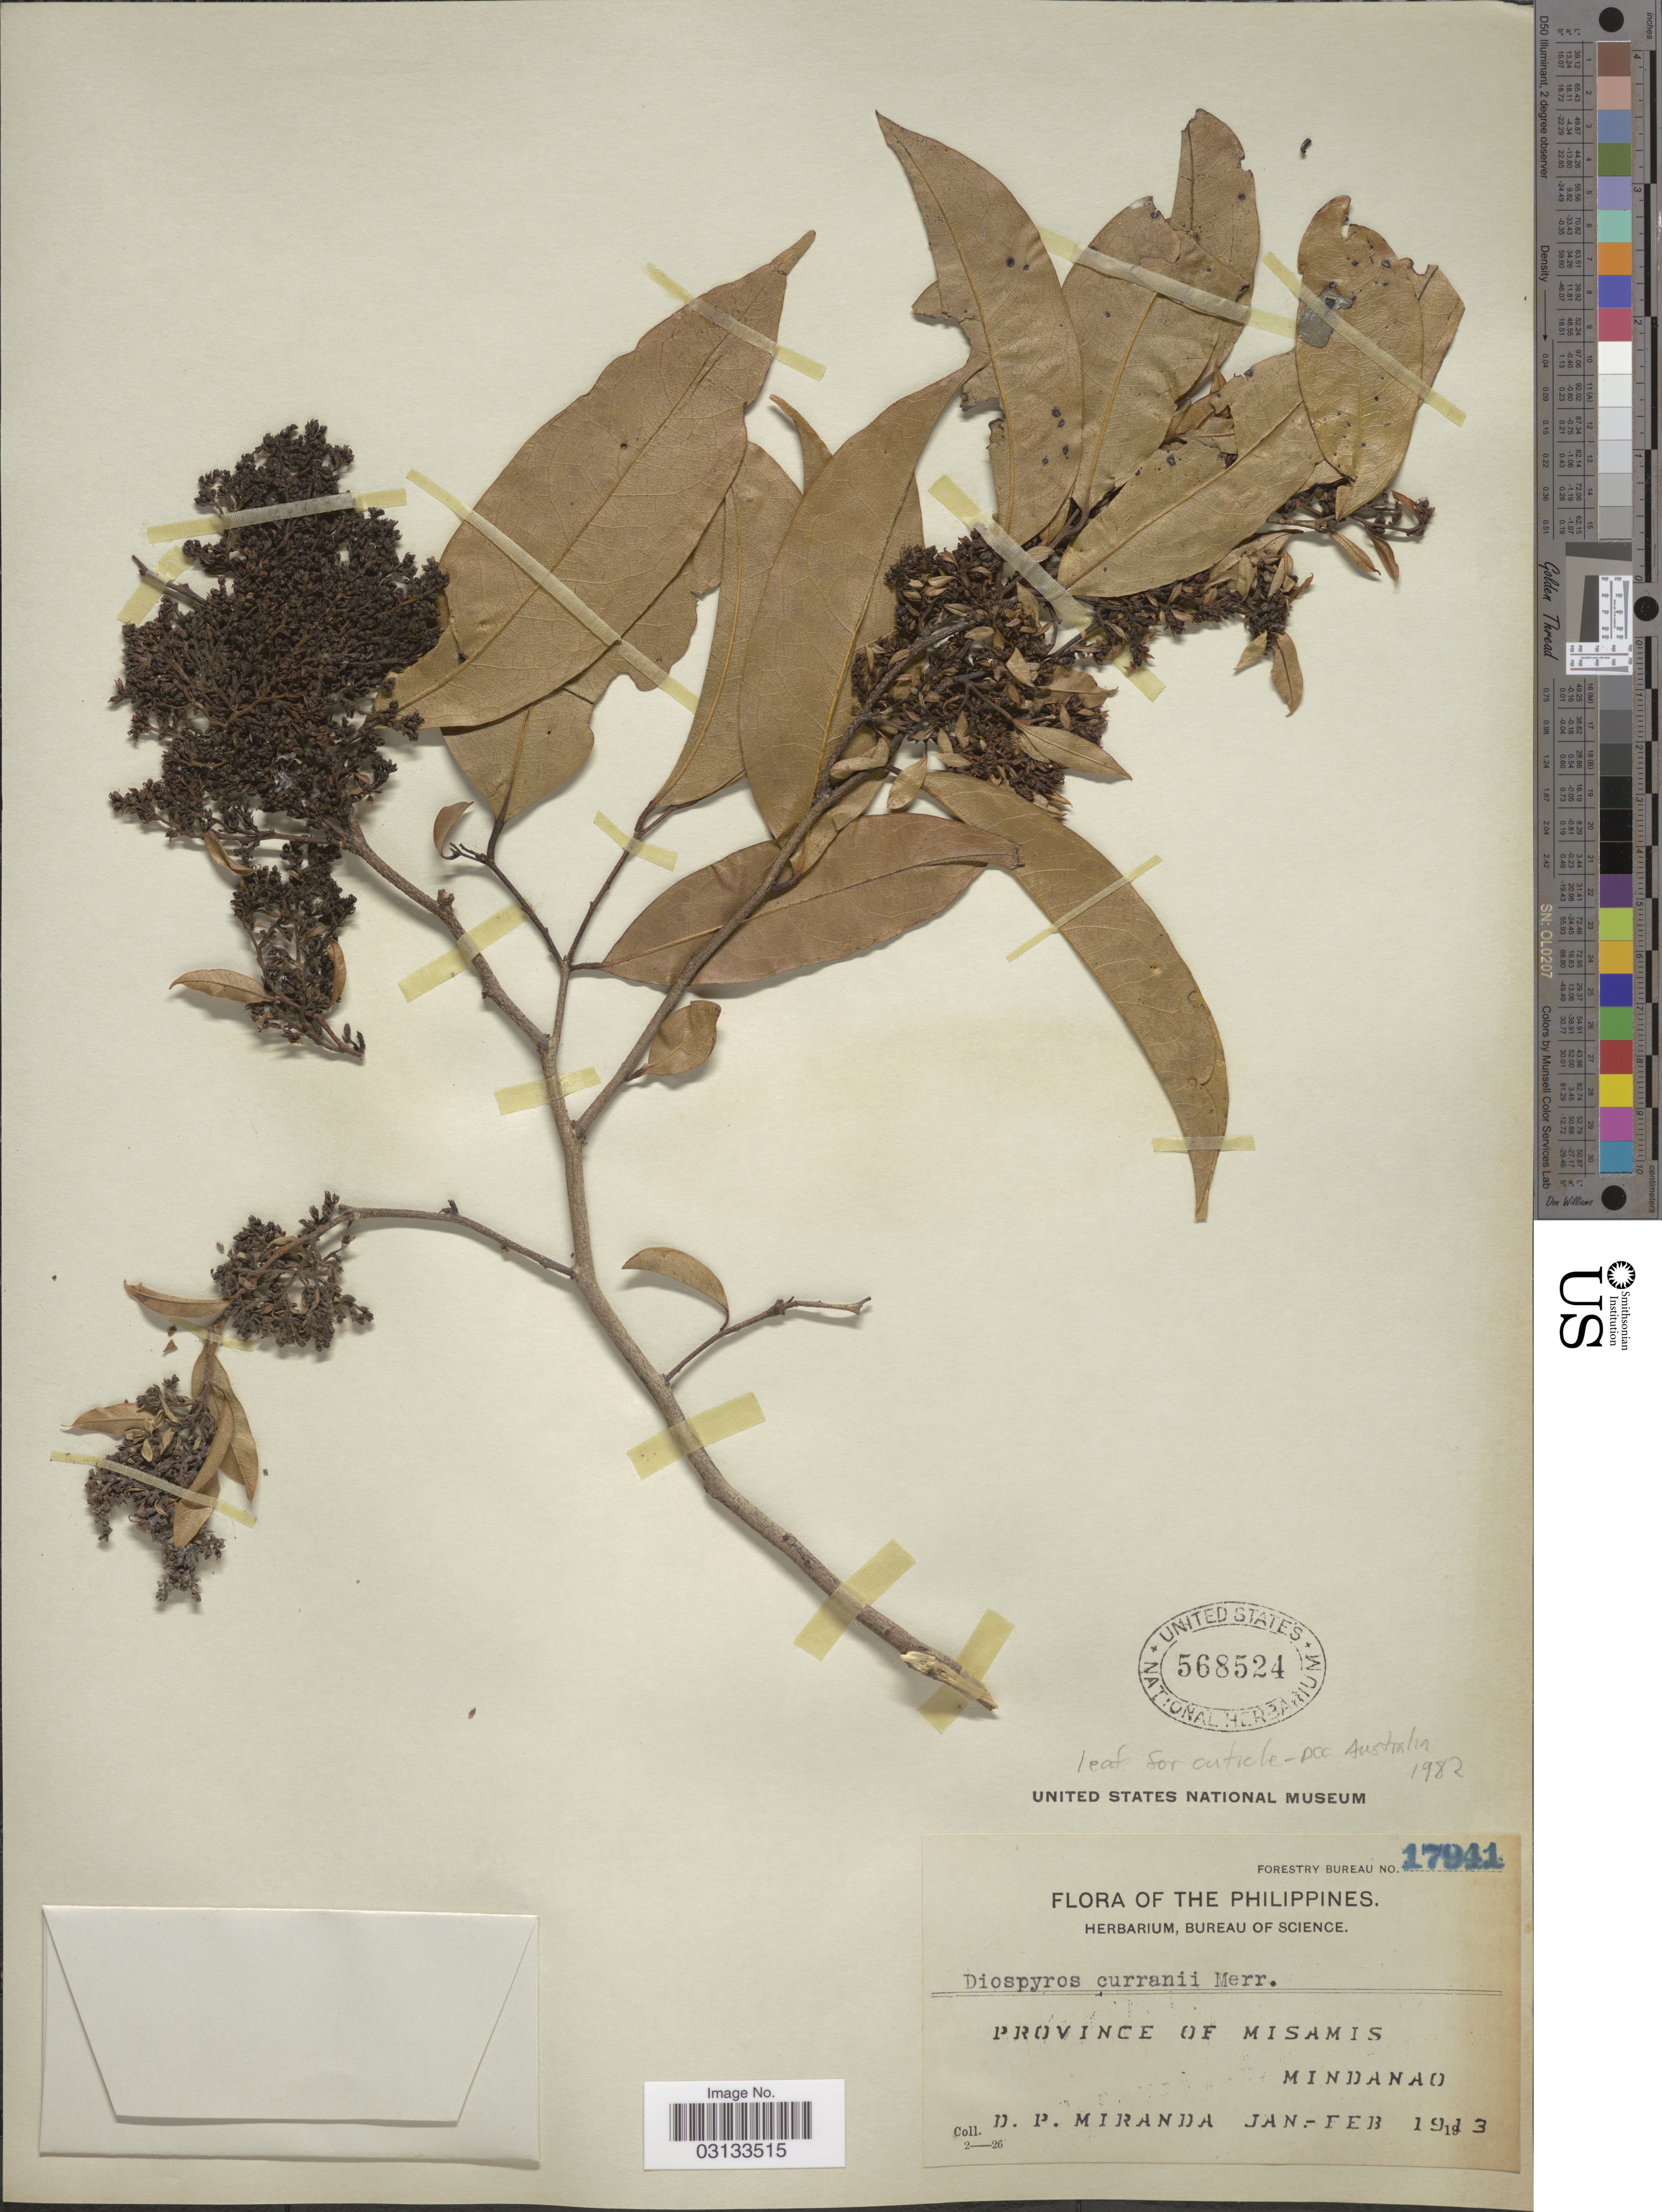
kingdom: Plantae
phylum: Tracheophyta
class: Magnoliopsida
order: Ericales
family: Ebenaceae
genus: Diospyros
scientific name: Diospyros curranii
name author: Merr.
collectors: D. P. Miranda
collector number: Forestry Bureau 17941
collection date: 1913-01/1913-02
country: Philippines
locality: Province of Misamis, Mindanao.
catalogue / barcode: US 568524